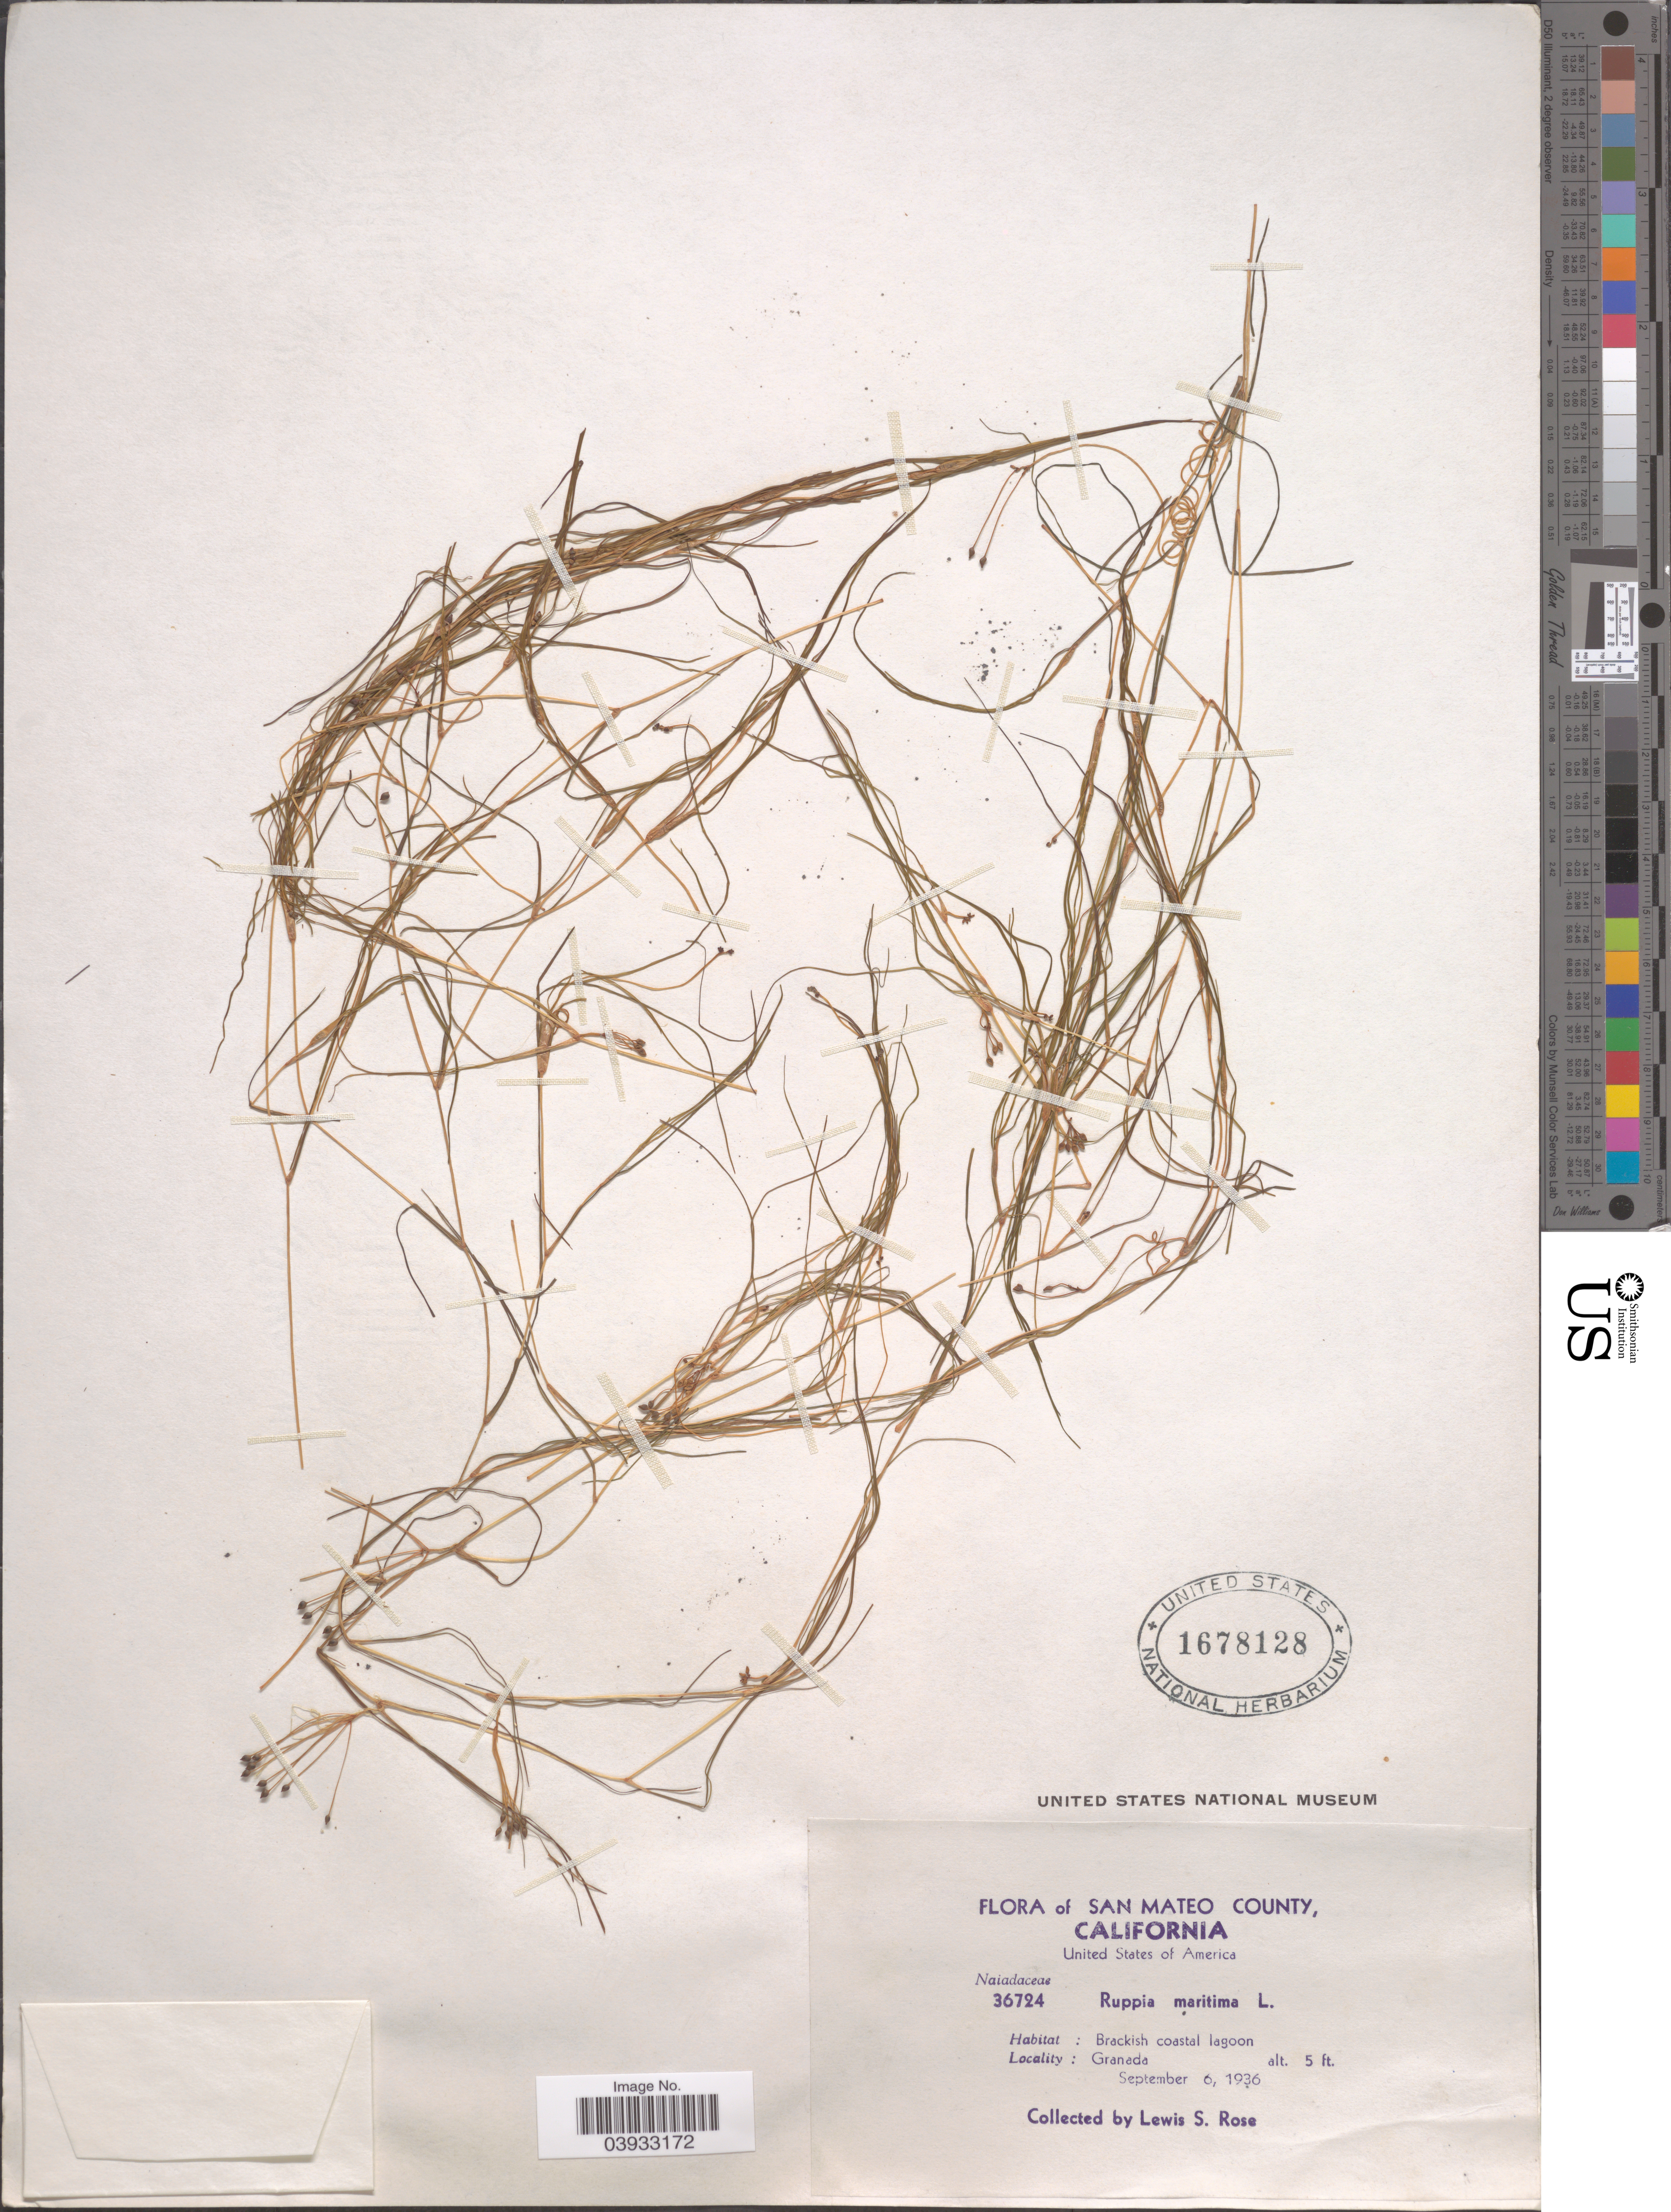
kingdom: Plantae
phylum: Tracheophyta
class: Liliopsida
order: Alismatales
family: Ruppiaceae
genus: Ruppia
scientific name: Ruppia maritima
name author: L.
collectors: L. S. Rose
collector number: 36724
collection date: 1936-09-06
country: United States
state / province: California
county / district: San Mateo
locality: San Mateo County. Brackish coastal lagoon. Granada.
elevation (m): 2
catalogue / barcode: US 1678128